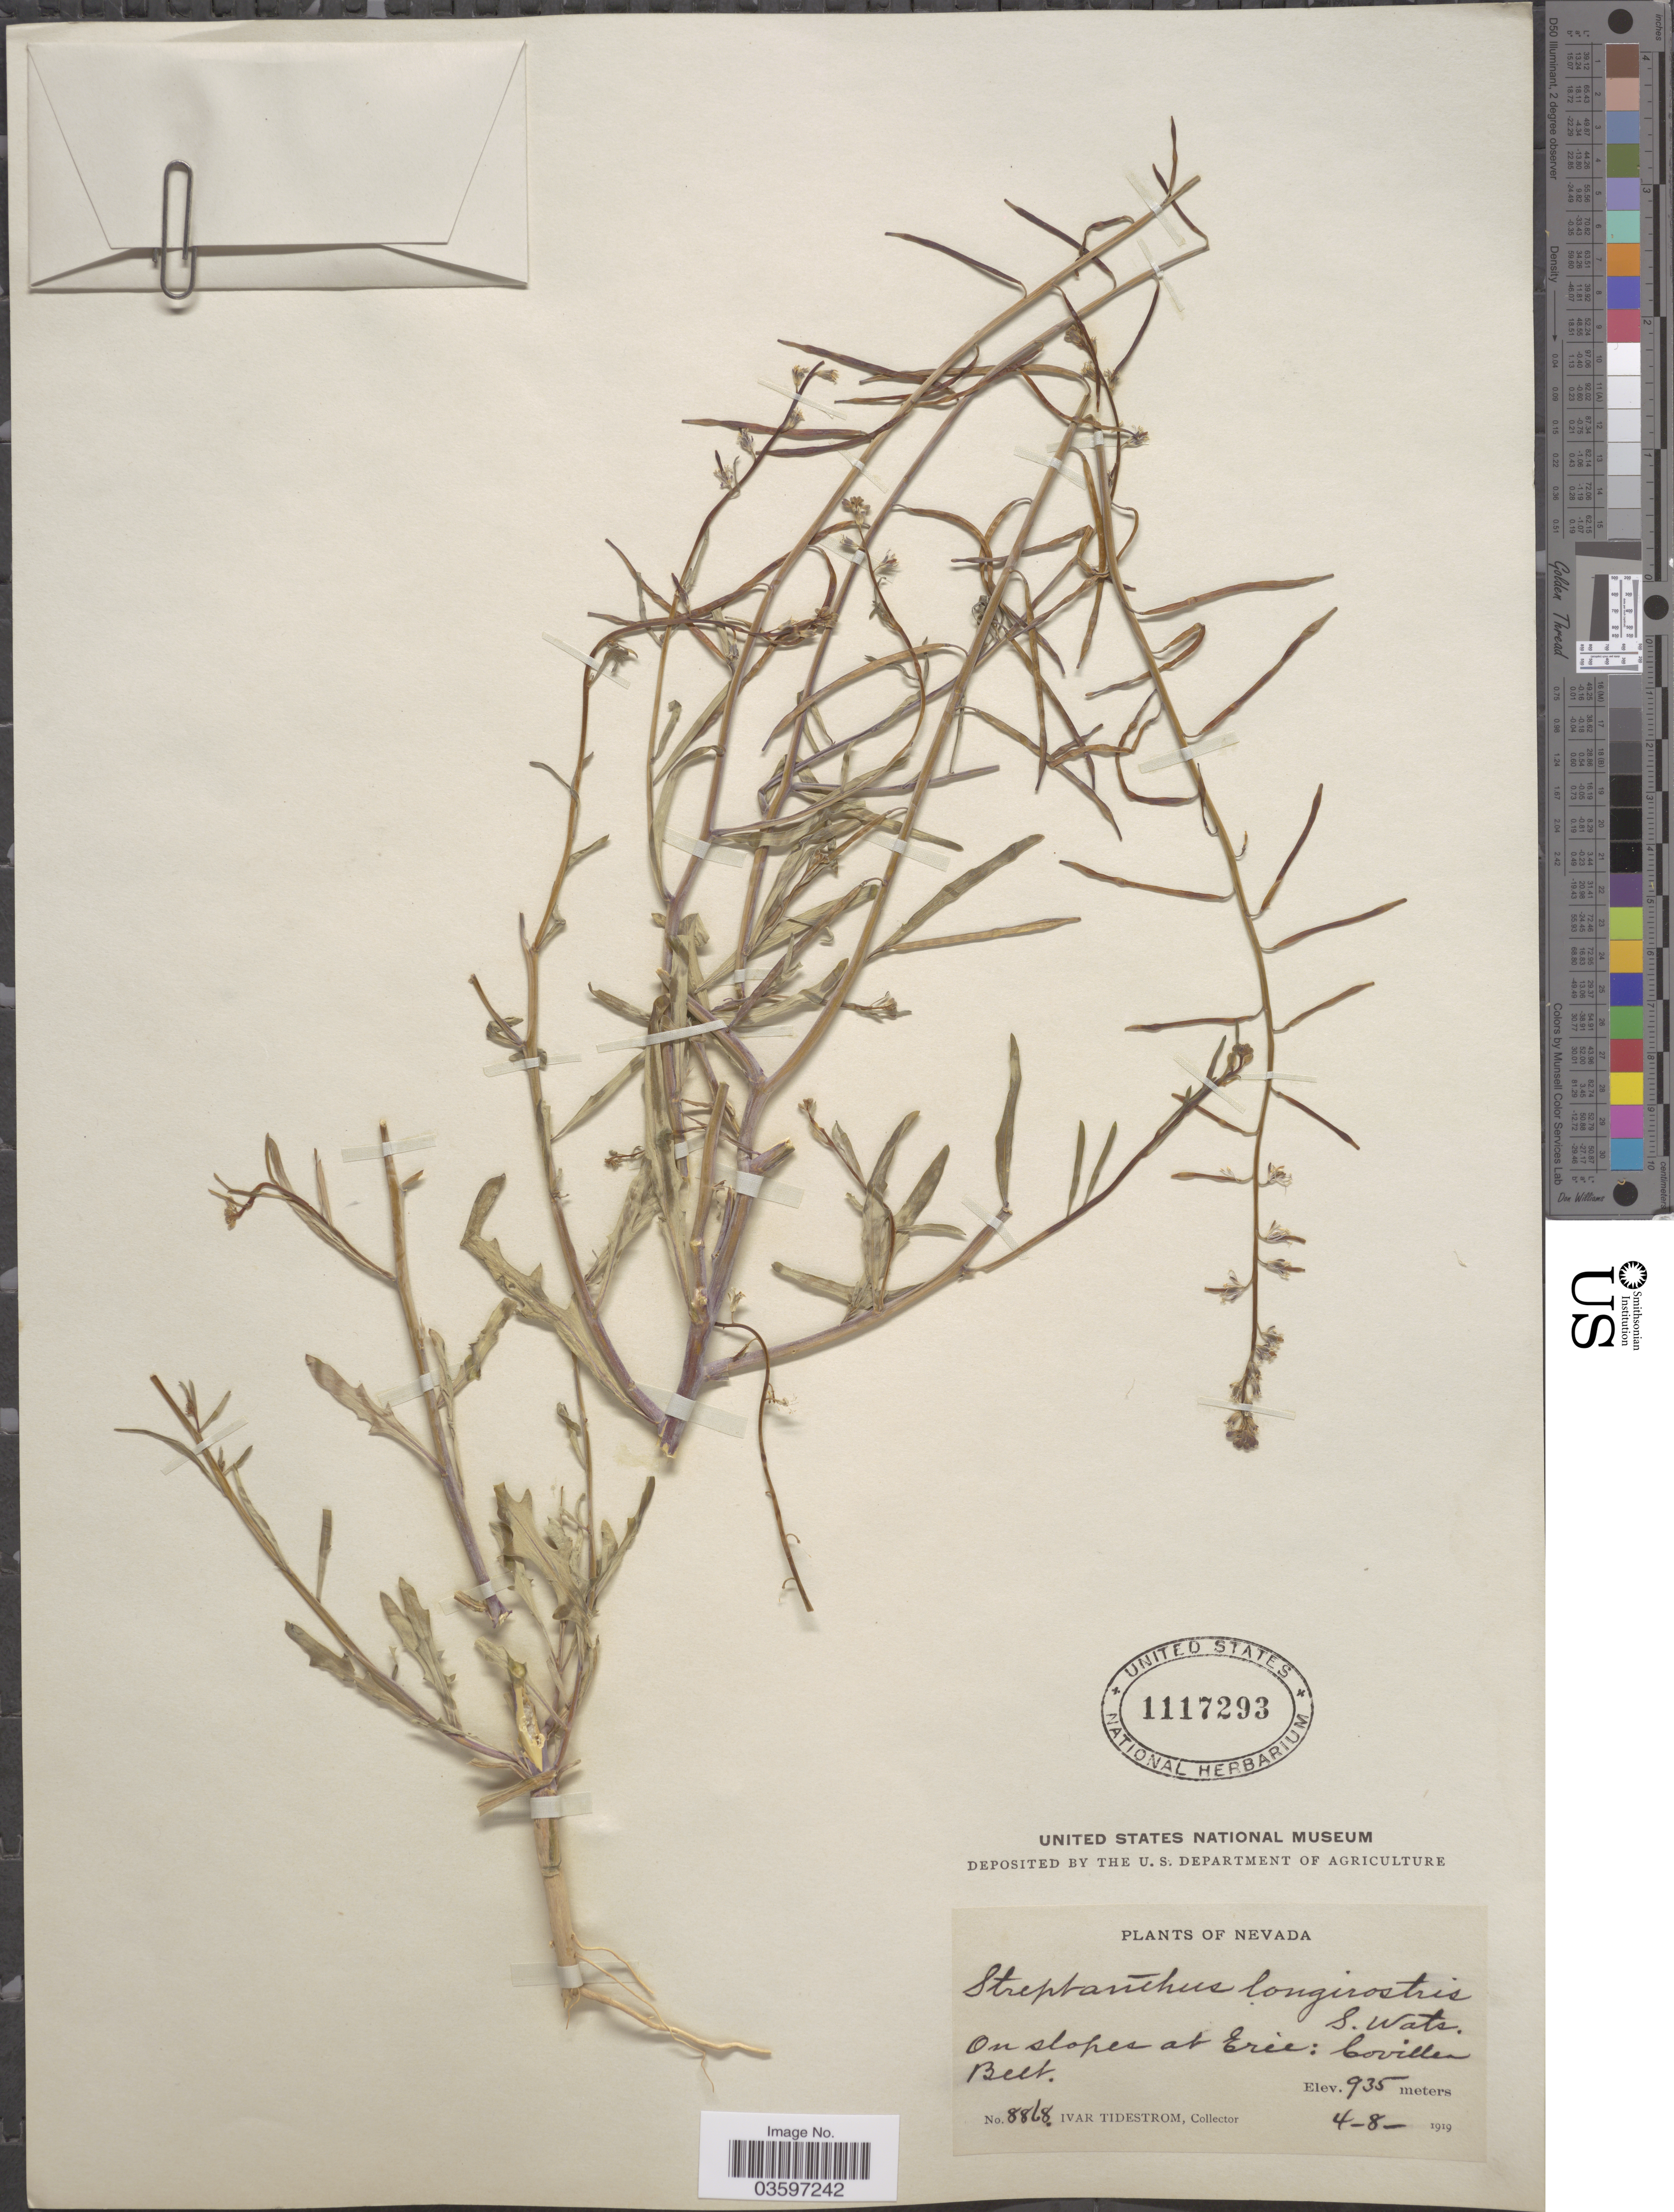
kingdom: Plantae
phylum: Tracheophyta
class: Magnoliopsida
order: Brassicales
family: Brassicaceae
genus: Streptanthella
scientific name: Streptanthella longirostris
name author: (S. Watson) Rydb.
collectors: I. F. Tidestrom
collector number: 8868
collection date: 1919-04-08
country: United States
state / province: Nevada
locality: On slopes at Erie: Covillea Belt.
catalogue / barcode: US 1117293